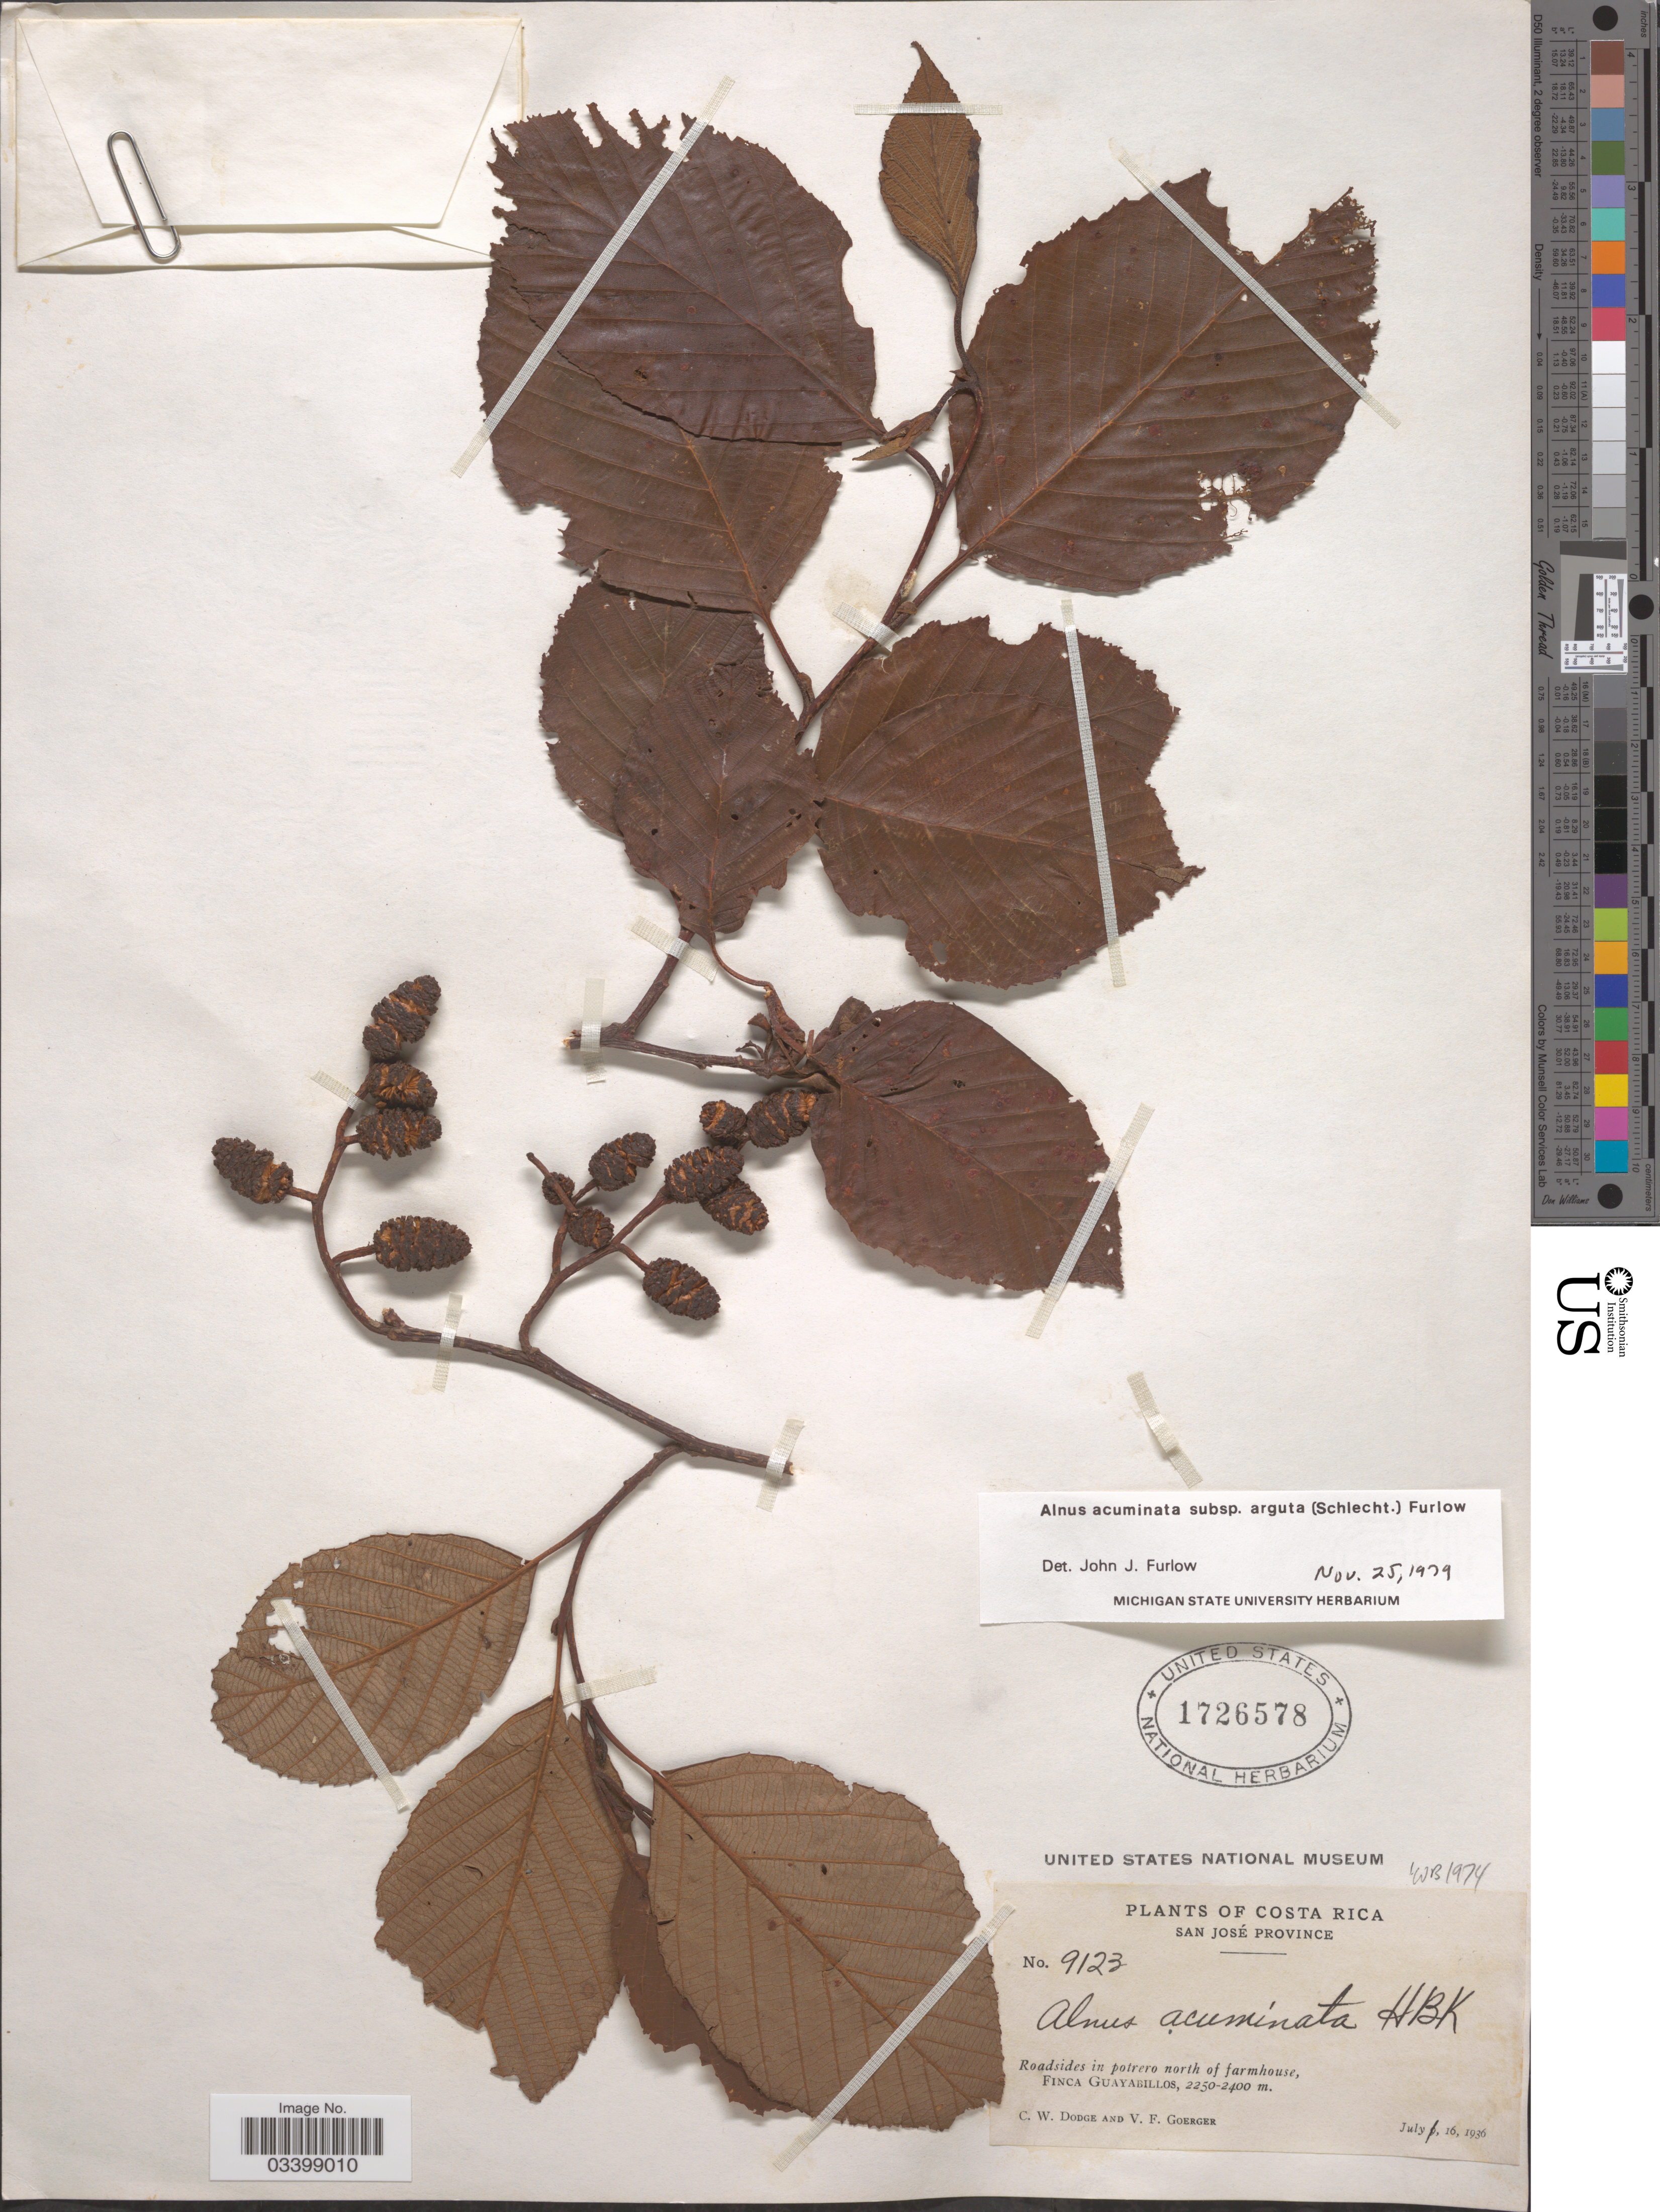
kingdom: Plantae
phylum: Tracheophyta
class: Magnoliopsida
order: Fagales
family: Betulaceae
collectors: C. Dodge & V. Goerger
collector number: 9123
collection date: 1936-07-16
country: Costa Rica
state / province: San José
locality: Roadsides in potrero north of farmhouse, Finca Guayabillos.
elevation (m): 2250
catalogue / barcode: US 1726578